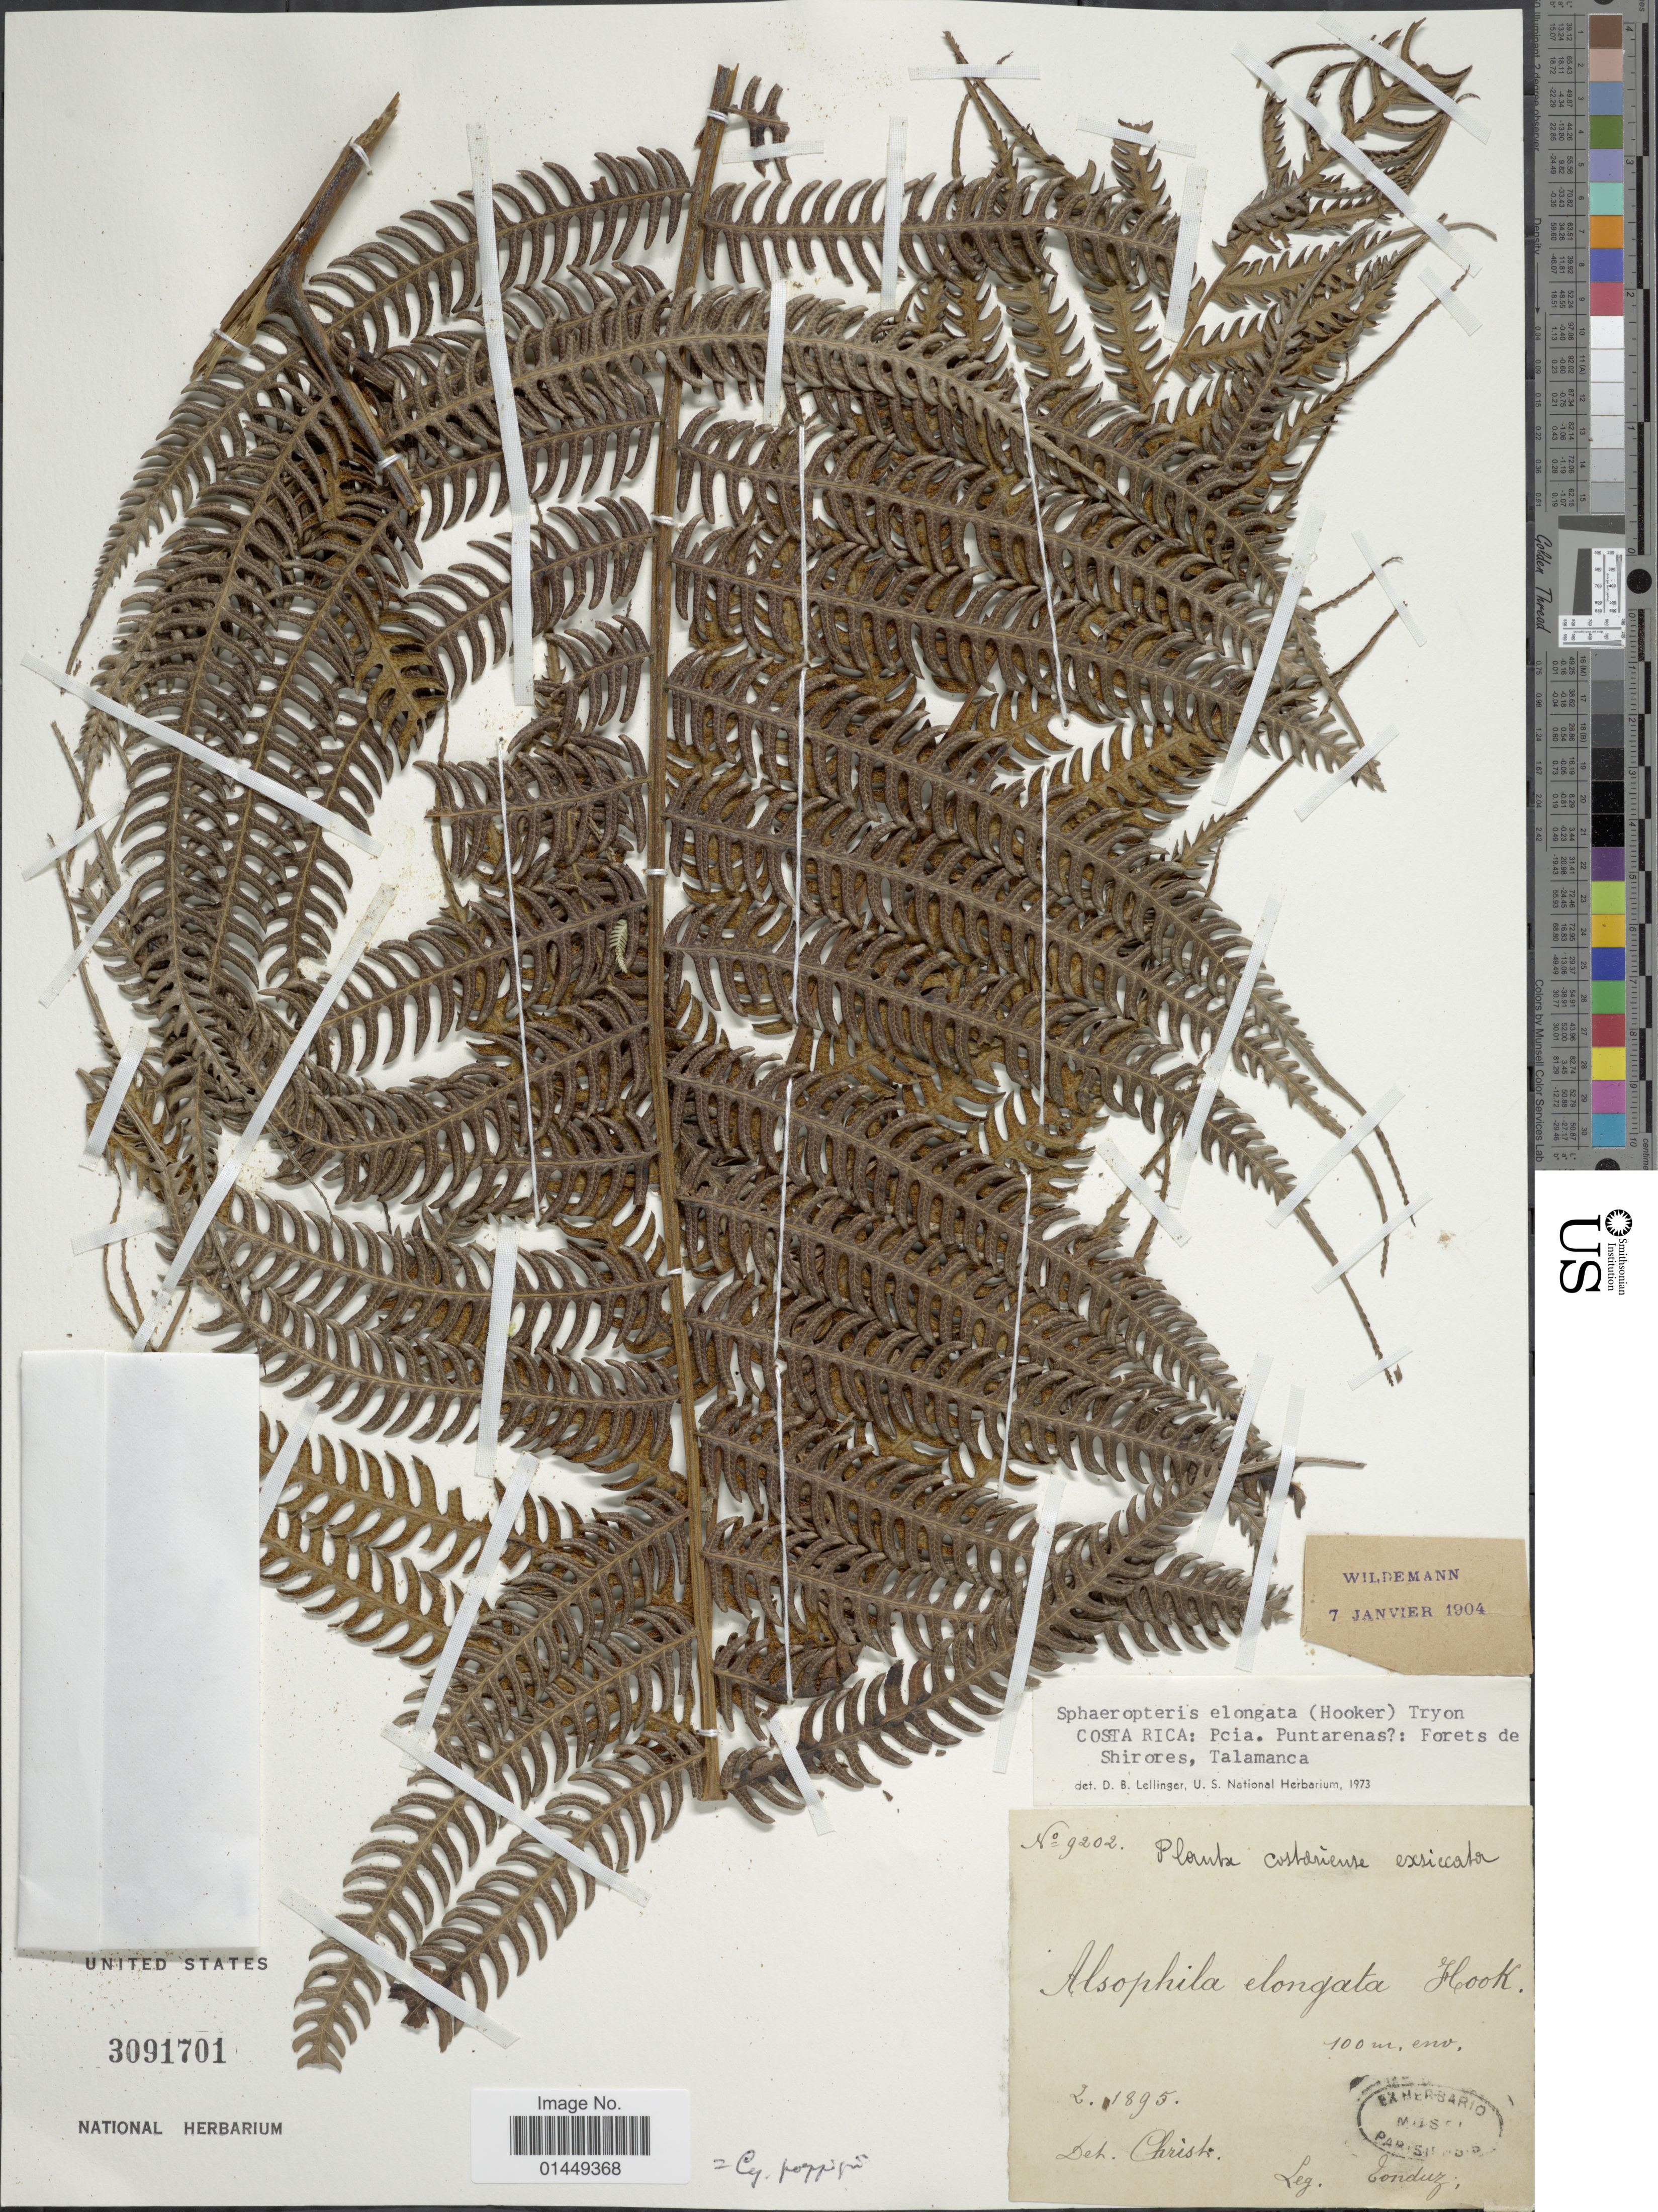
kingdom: Plantae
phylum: Tracheophyta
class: Polypodiopsida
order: Cyatheales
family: Cyatheaceae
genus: Cyathea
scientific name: Cyathea poeppigii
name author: (Hook.) Domin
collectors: A. Tonduz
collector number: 9202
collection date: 1895-02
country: Costa Rica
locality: Costariense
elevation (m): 100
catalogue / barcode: US 3091701